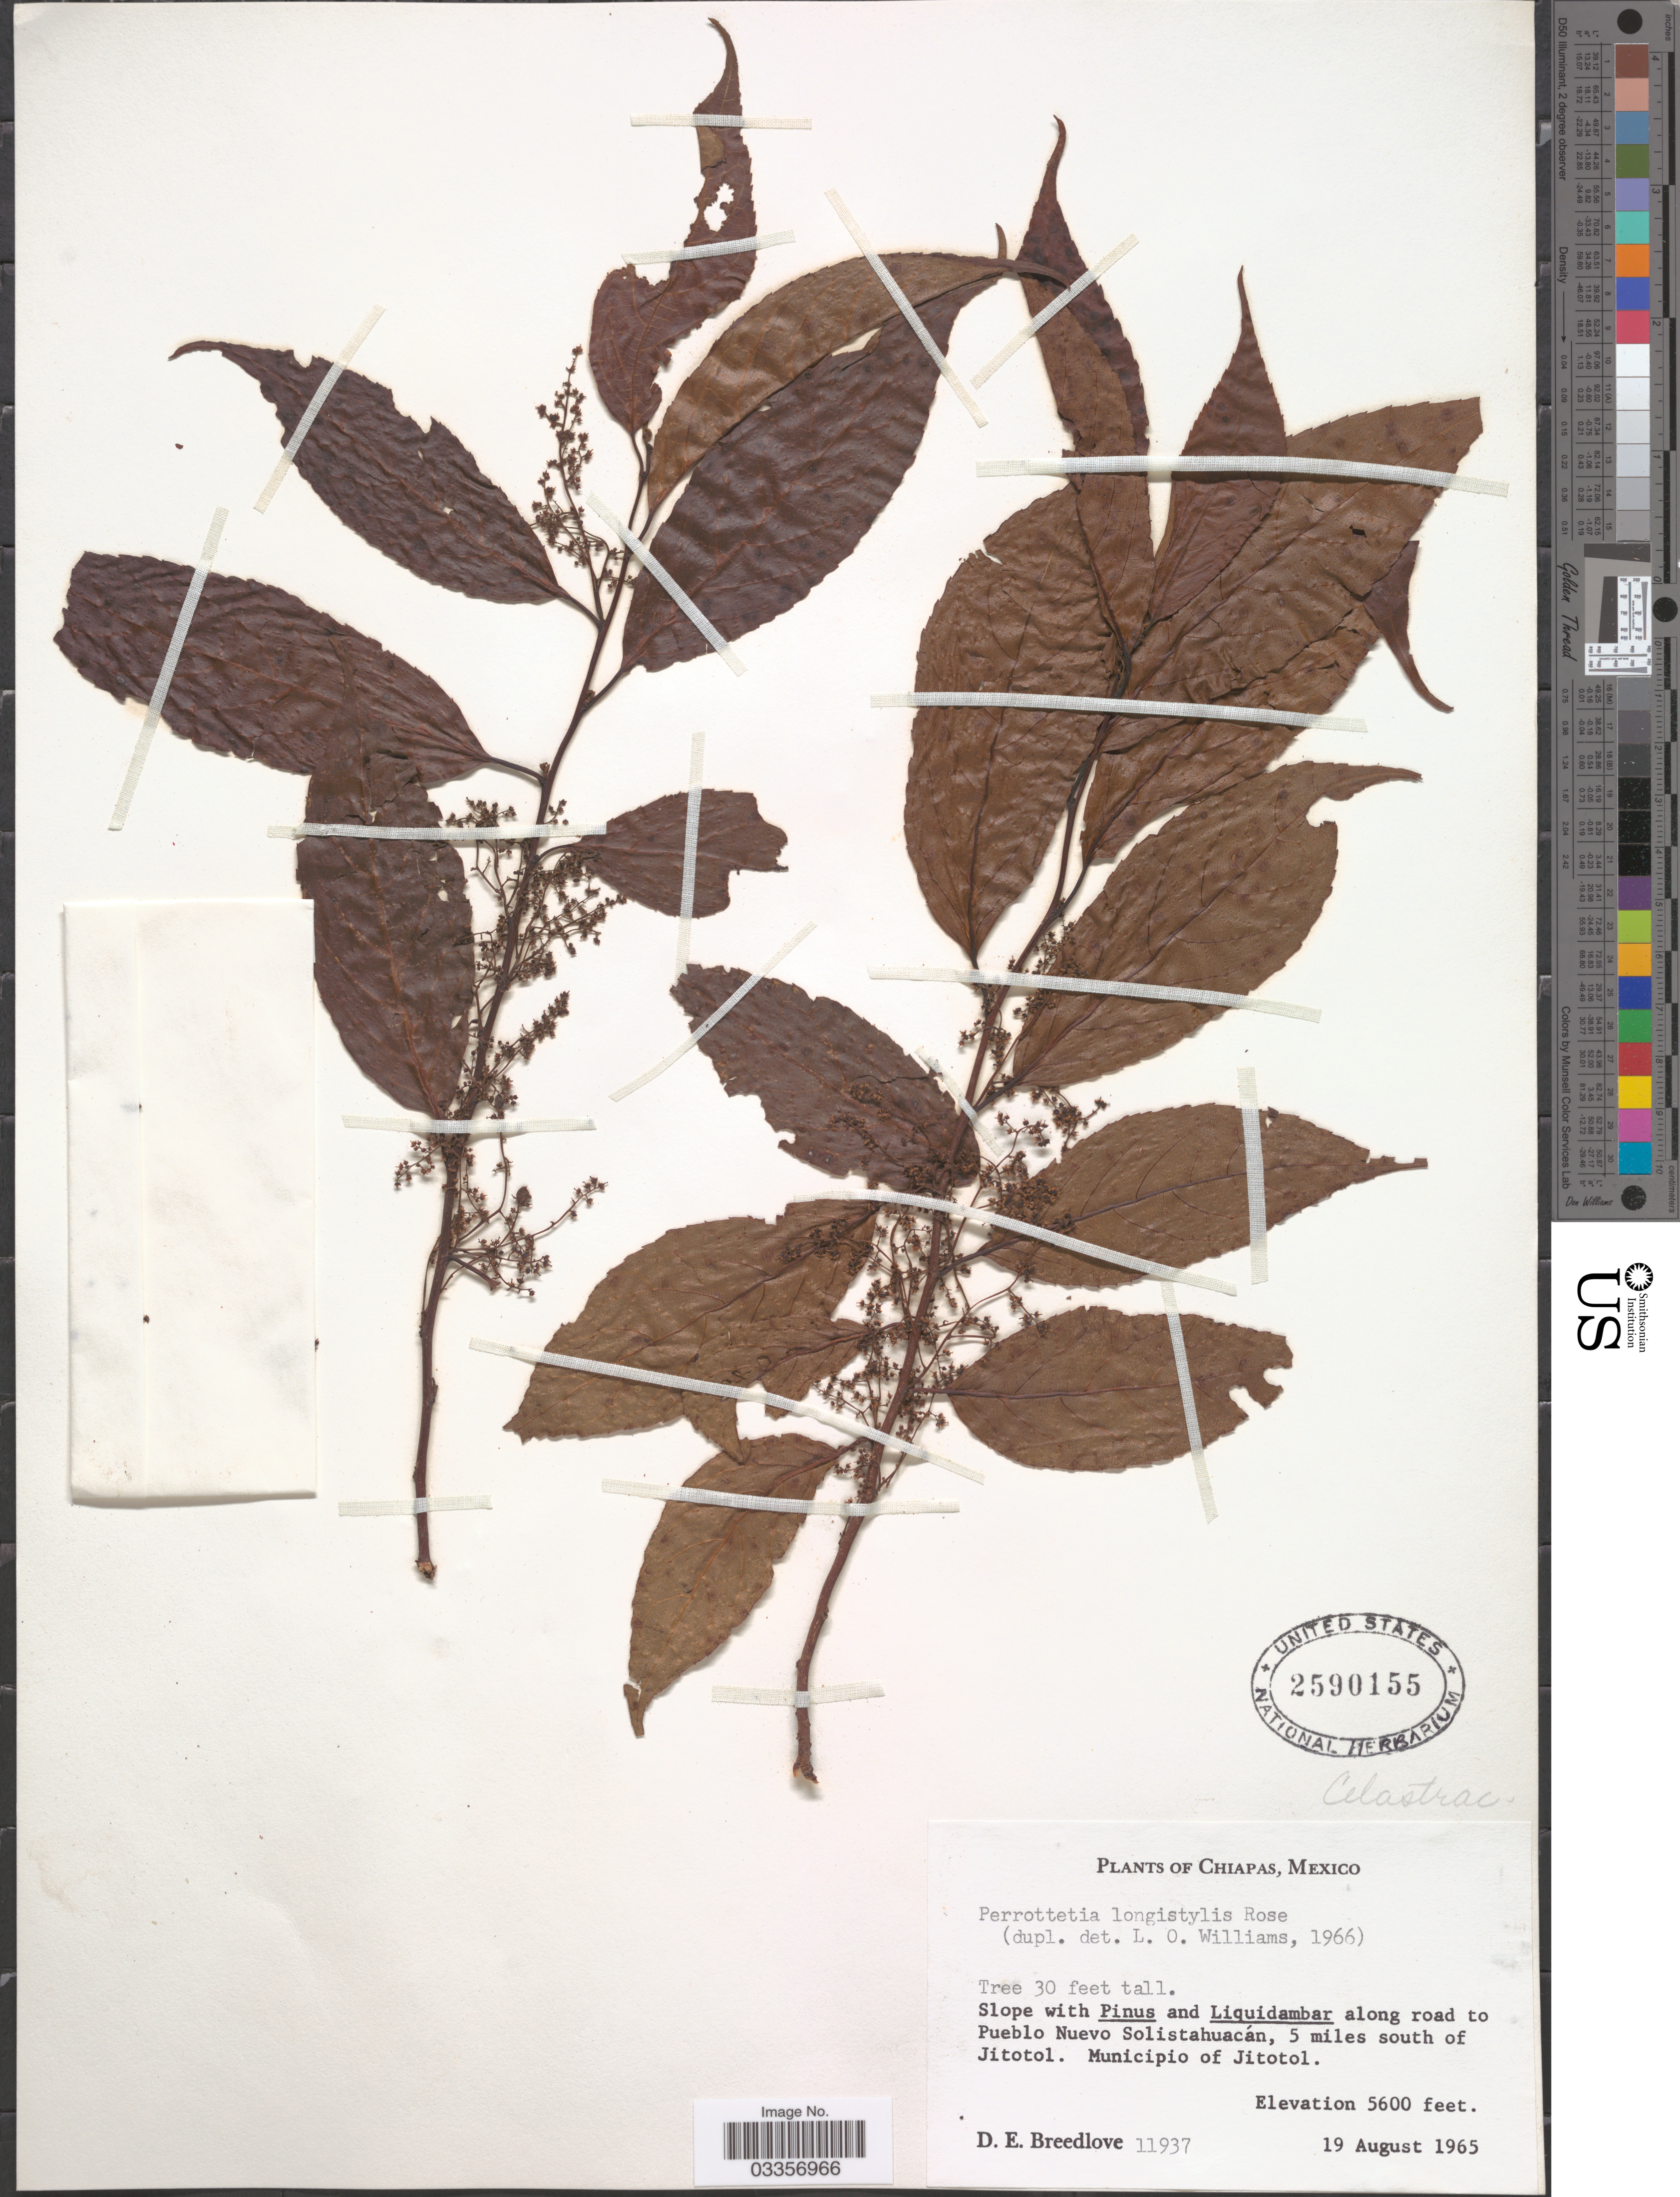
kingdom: Plantae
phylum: Tracheophyta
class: Magnoliopsida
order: Huerteales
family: Dipentodontaceae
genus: Perrottetia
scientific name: Perrottetia longistylis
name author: Rose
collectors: D. E. Breedlove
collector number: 11937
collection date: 1965-08-19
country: Mexico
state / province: Chiapas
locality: Along road to Pueblo Nuevo Solistahuacán, 5 miles south of Jitotol. Municipio of Jitotol.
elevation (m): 1707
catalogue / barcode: US 2590155